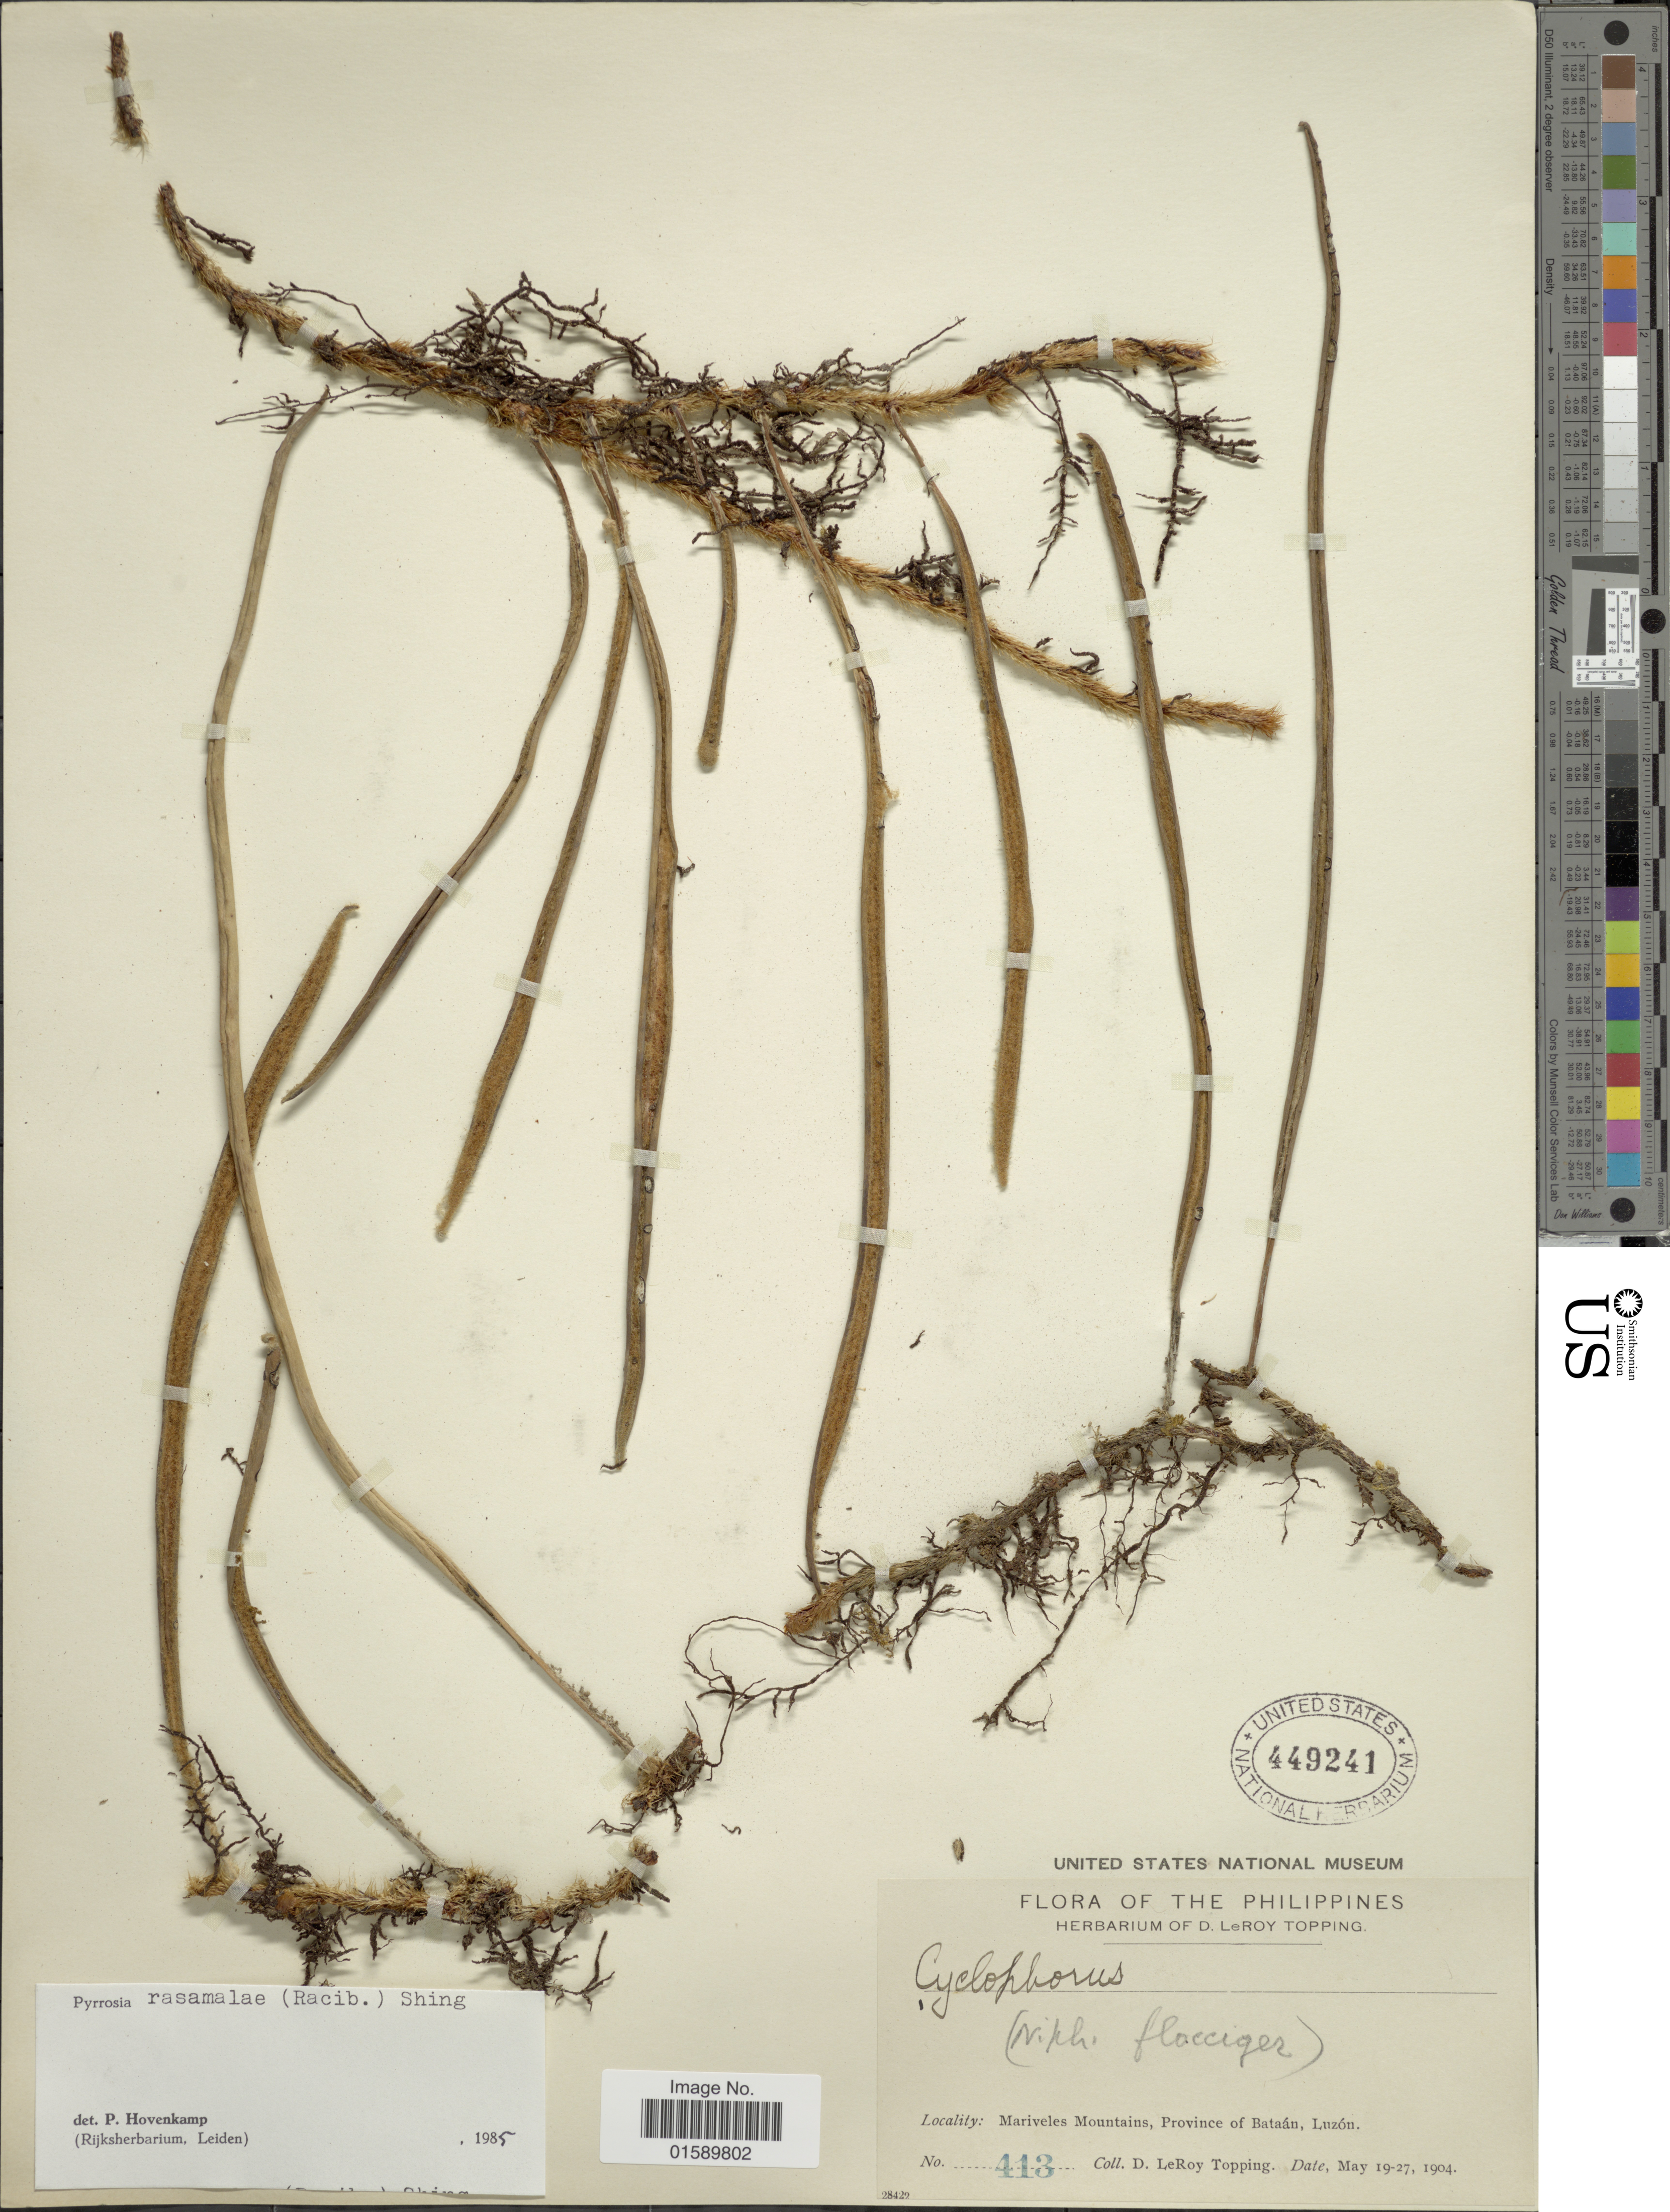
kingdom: Plantae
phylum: Tracheophyta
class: Polypodiopsida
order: Polypodiales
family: Polypodiaceae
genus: Pyrrosia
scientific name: Pyrrosia rasamalae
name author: (Racib.) K.H. Shing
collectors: D. L. Topping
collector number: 413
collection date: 1904-05-19/1904-05-27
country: Philippines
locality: Mariveles Mountains, Province of Bataan, Luzon.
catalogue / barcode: US 449241